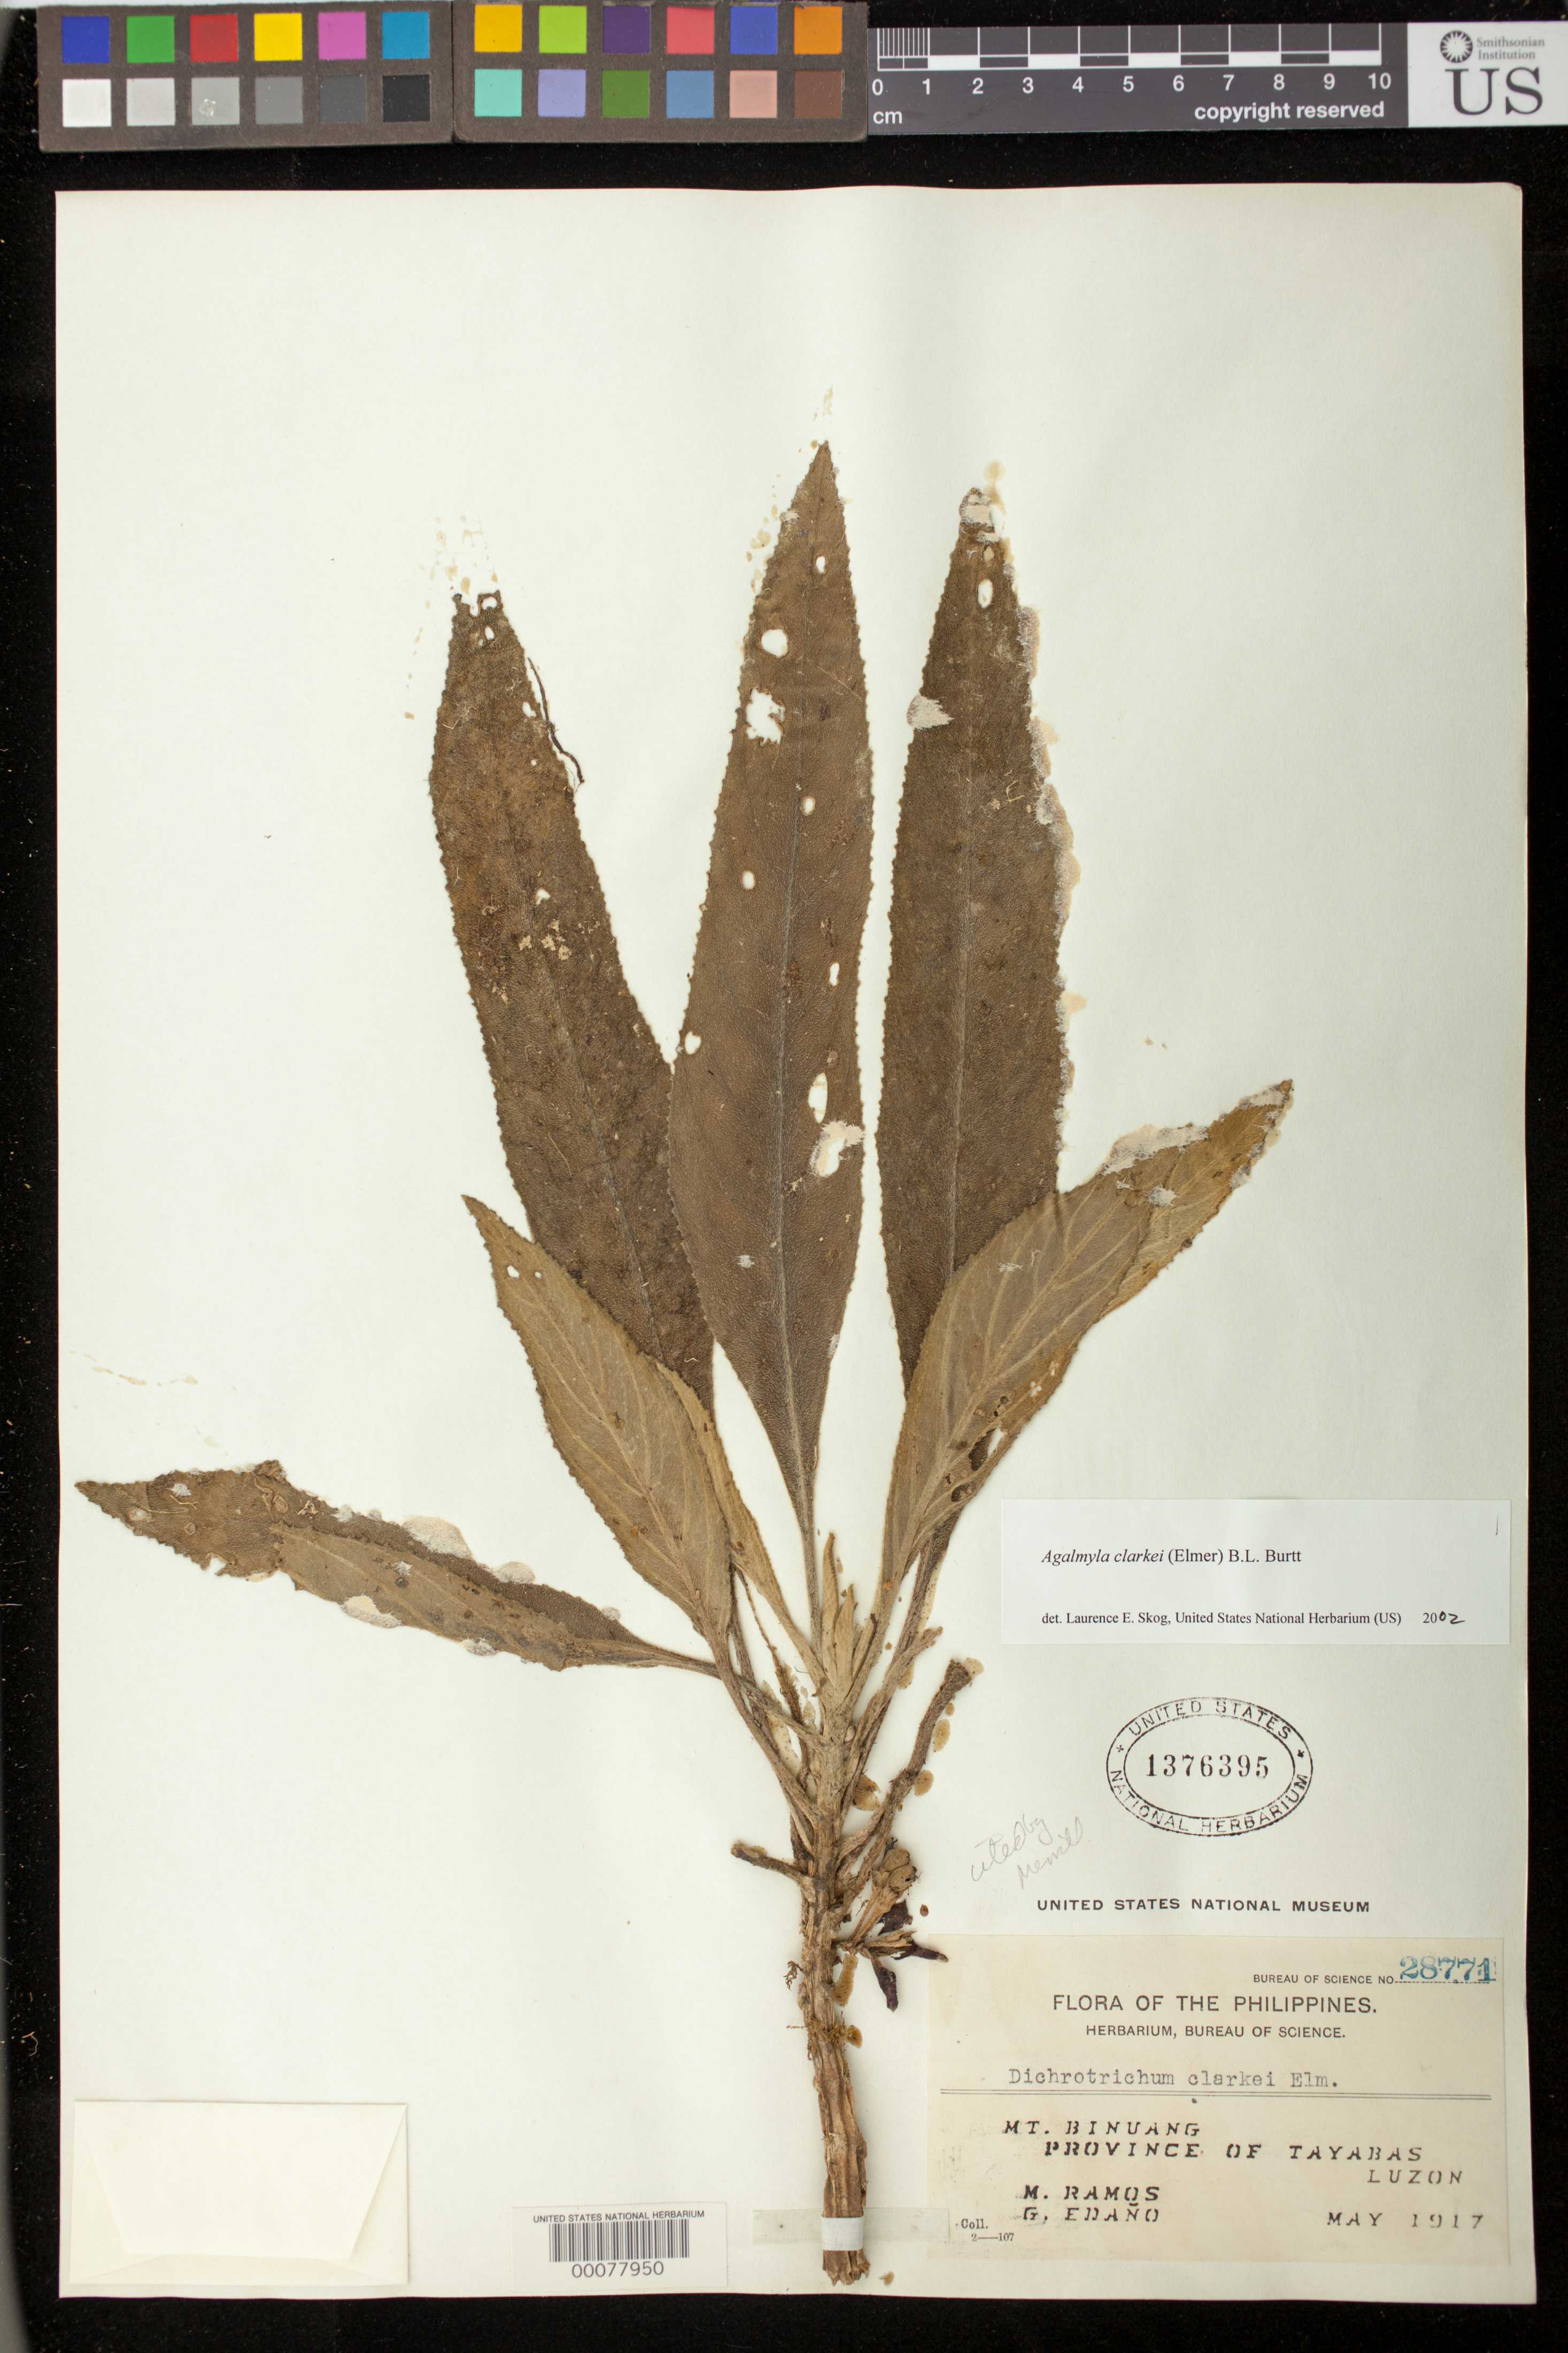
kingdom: Plantae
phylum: Tracheophyta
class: Magnoliopsida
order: Lamiales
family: Gesneriaceae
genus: Agalmyla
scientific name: Agalmyla clarkei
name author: (Elmer) B.L. Burtt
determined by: Skog, Laurence E.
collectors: M. Ramos & G. Edaño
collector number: Bur. Sci. 28771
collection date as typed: May 1917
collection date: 1917-05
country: Philippines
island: Luzon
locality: Mt. Binuang, Province of Tayabas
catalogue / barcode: US 1376395